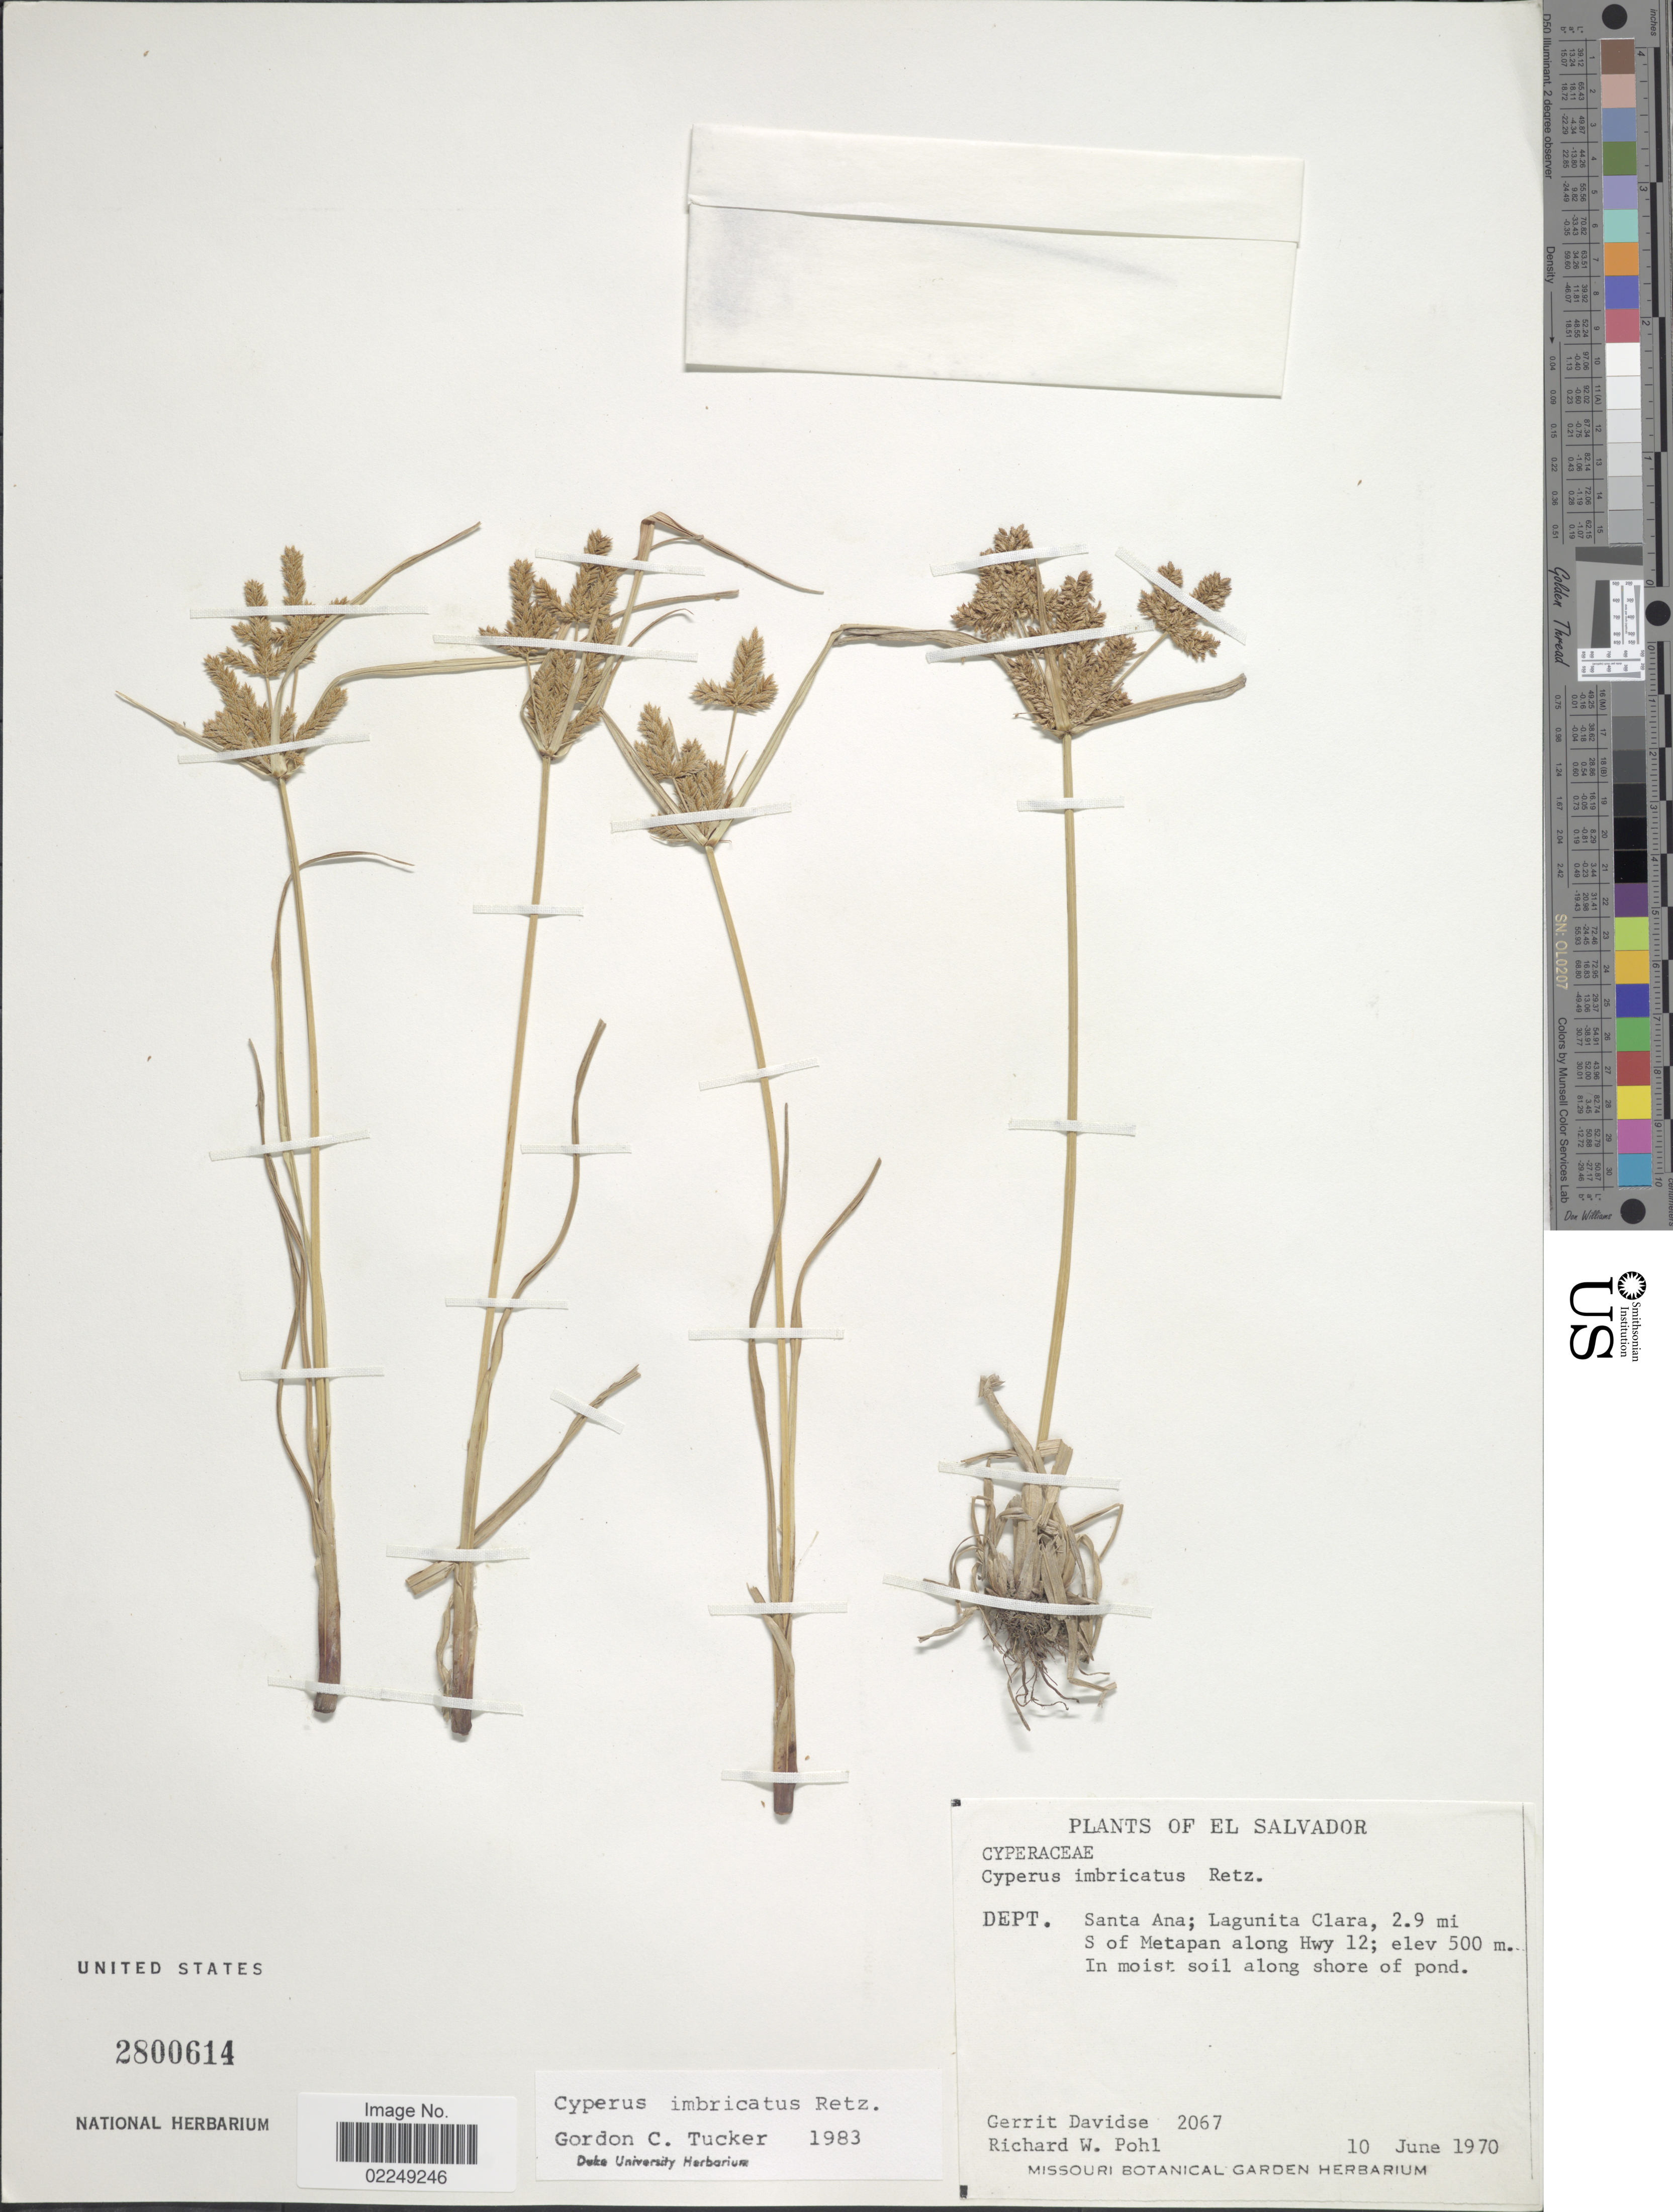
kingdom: Plantae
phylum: Tracheophyta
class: Liliopsida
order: Poales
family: Cyperaceae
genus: Cyperus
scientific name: Cyperus imbricatus Retz.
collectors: G. Davidse & R. W. Pohl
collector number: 2067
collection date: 1970-06-10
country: El Salvador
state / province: Santa Ana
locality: Dept. Santa Ana: Lagunita Clara, 2.9 mi. S of Metapan along Hwy. 12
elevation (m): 500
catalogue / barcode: US 2800614